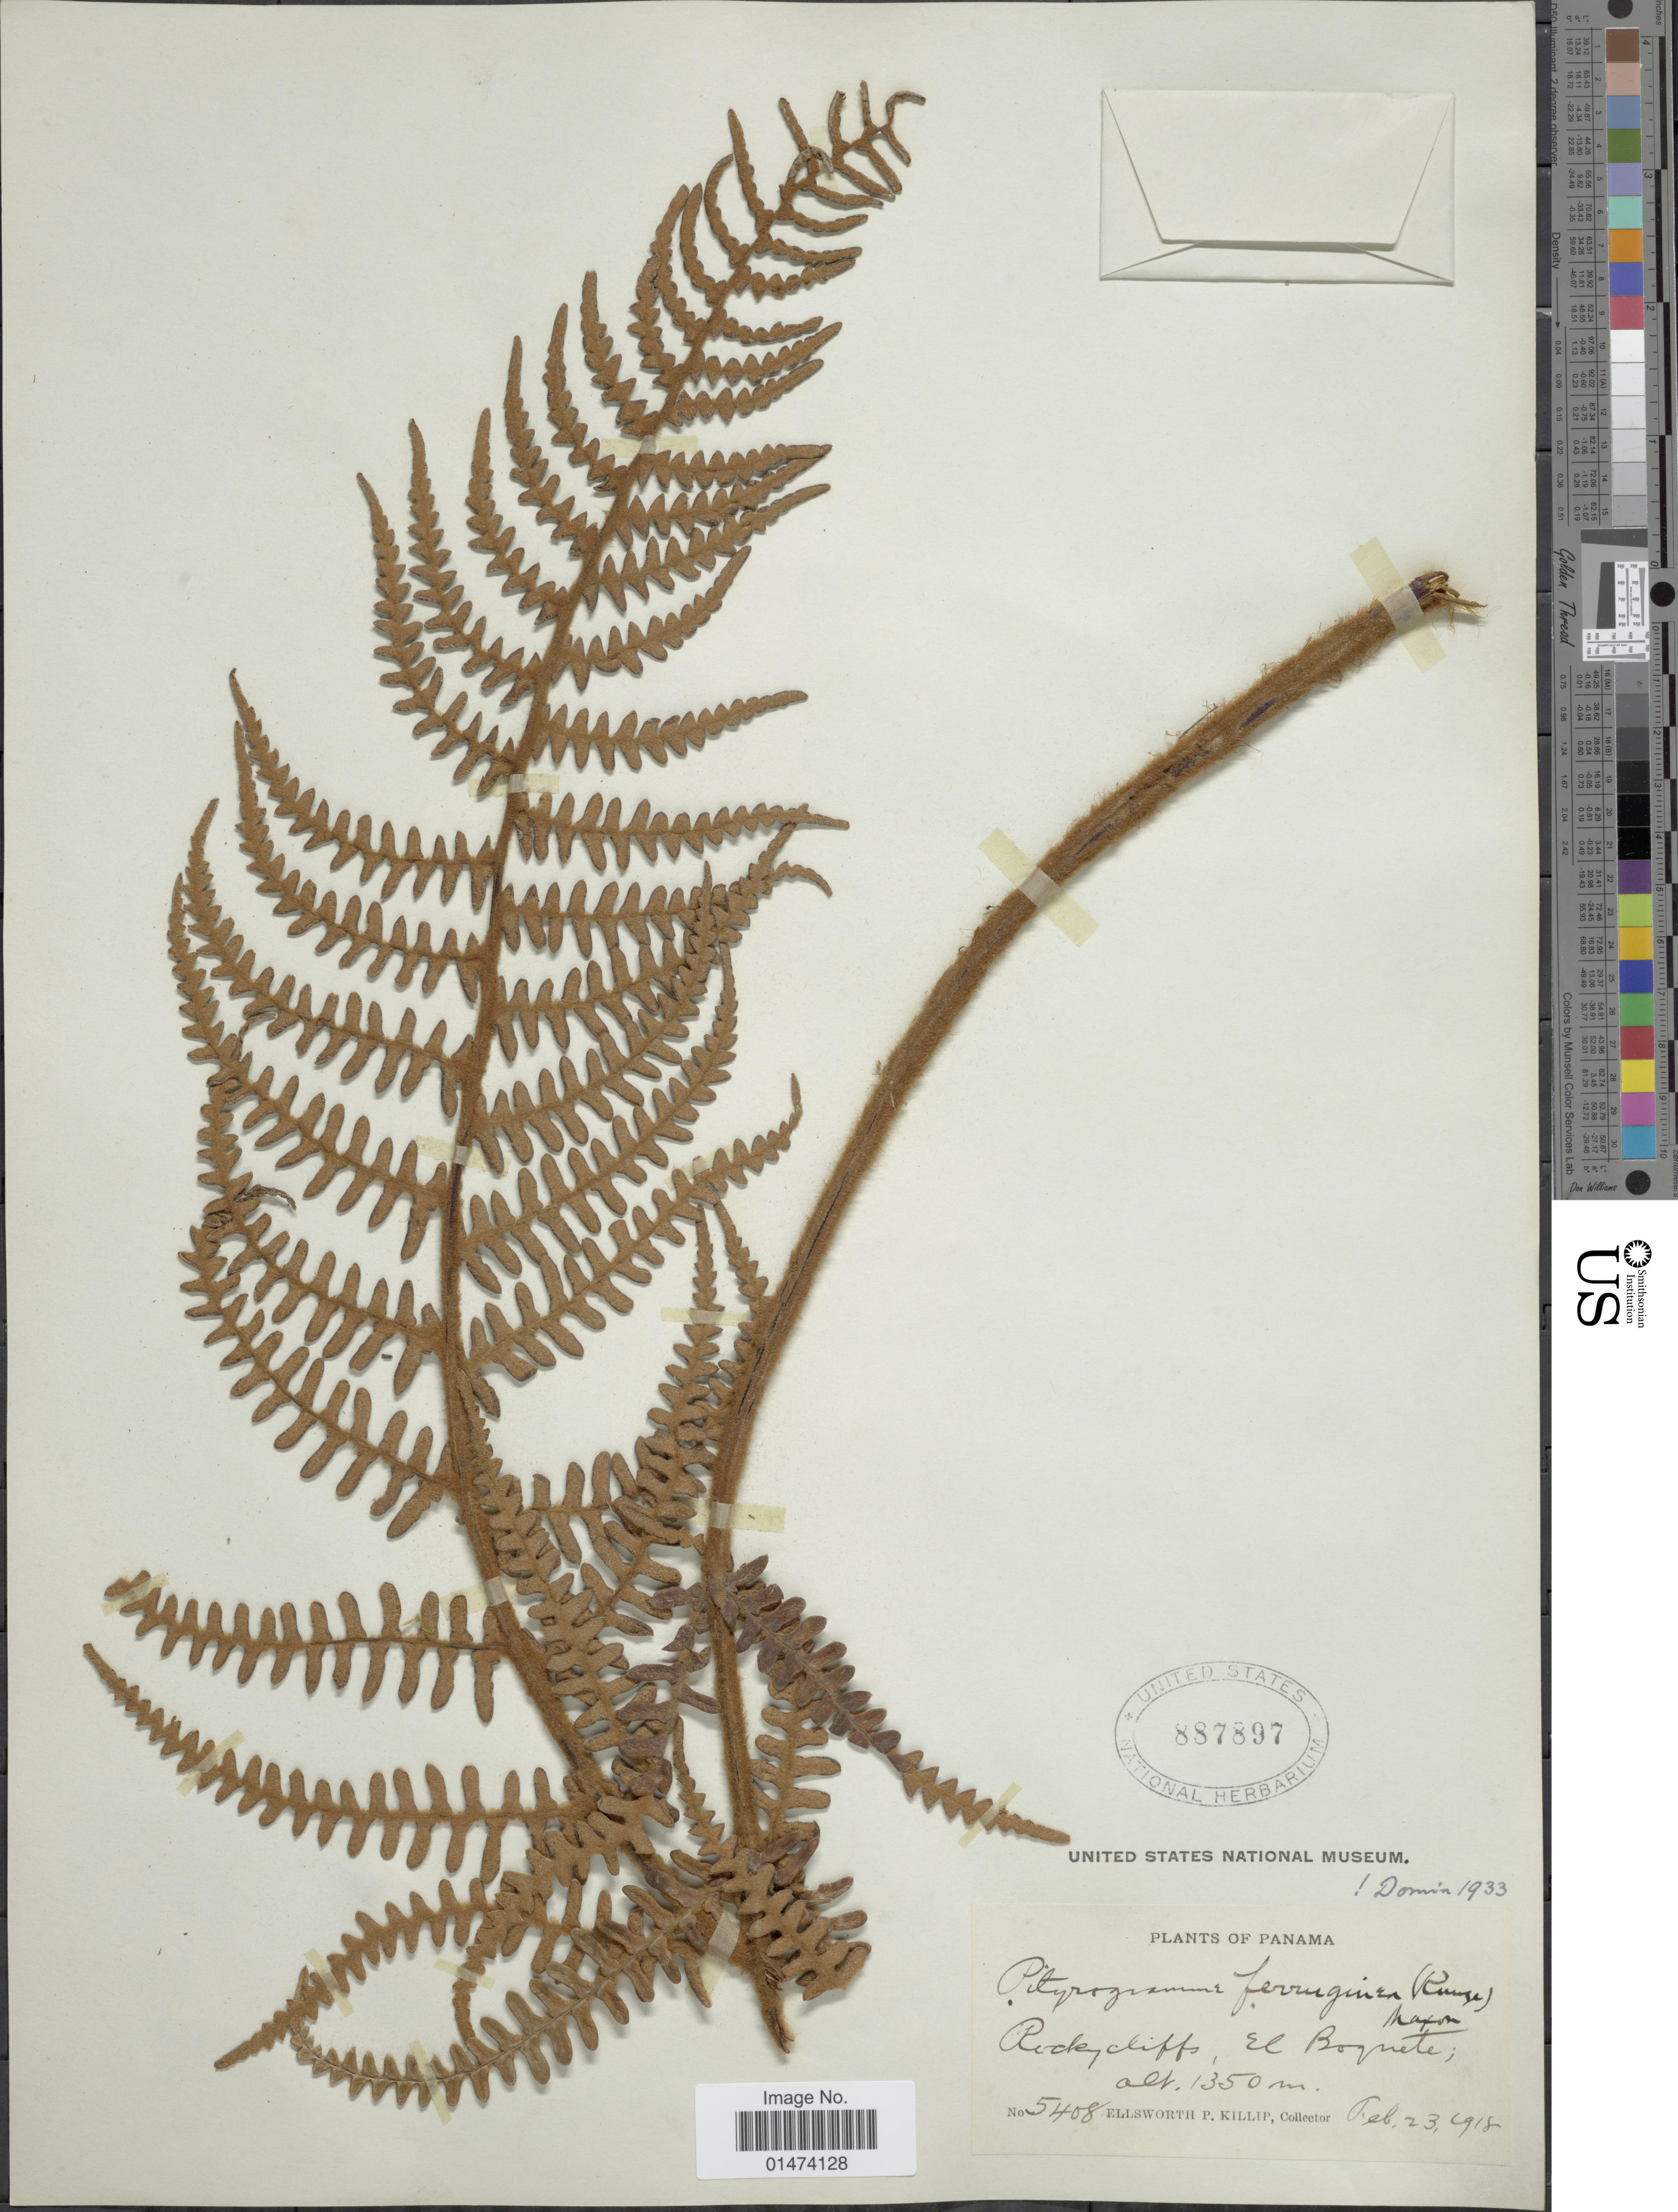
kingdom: Plantae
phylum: Tracheophyta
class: Polypodiopsida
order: Polypodiales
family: Pteridaceae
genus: Pityrogramma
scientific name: Pityrogramma ferruginea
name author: (Kunze) Maxon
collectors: E. P. Killip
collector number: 5408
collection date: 1918-02-23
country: Panama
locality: Rockey cliffs, El Boquete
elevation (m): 1350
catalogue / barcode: US 887897